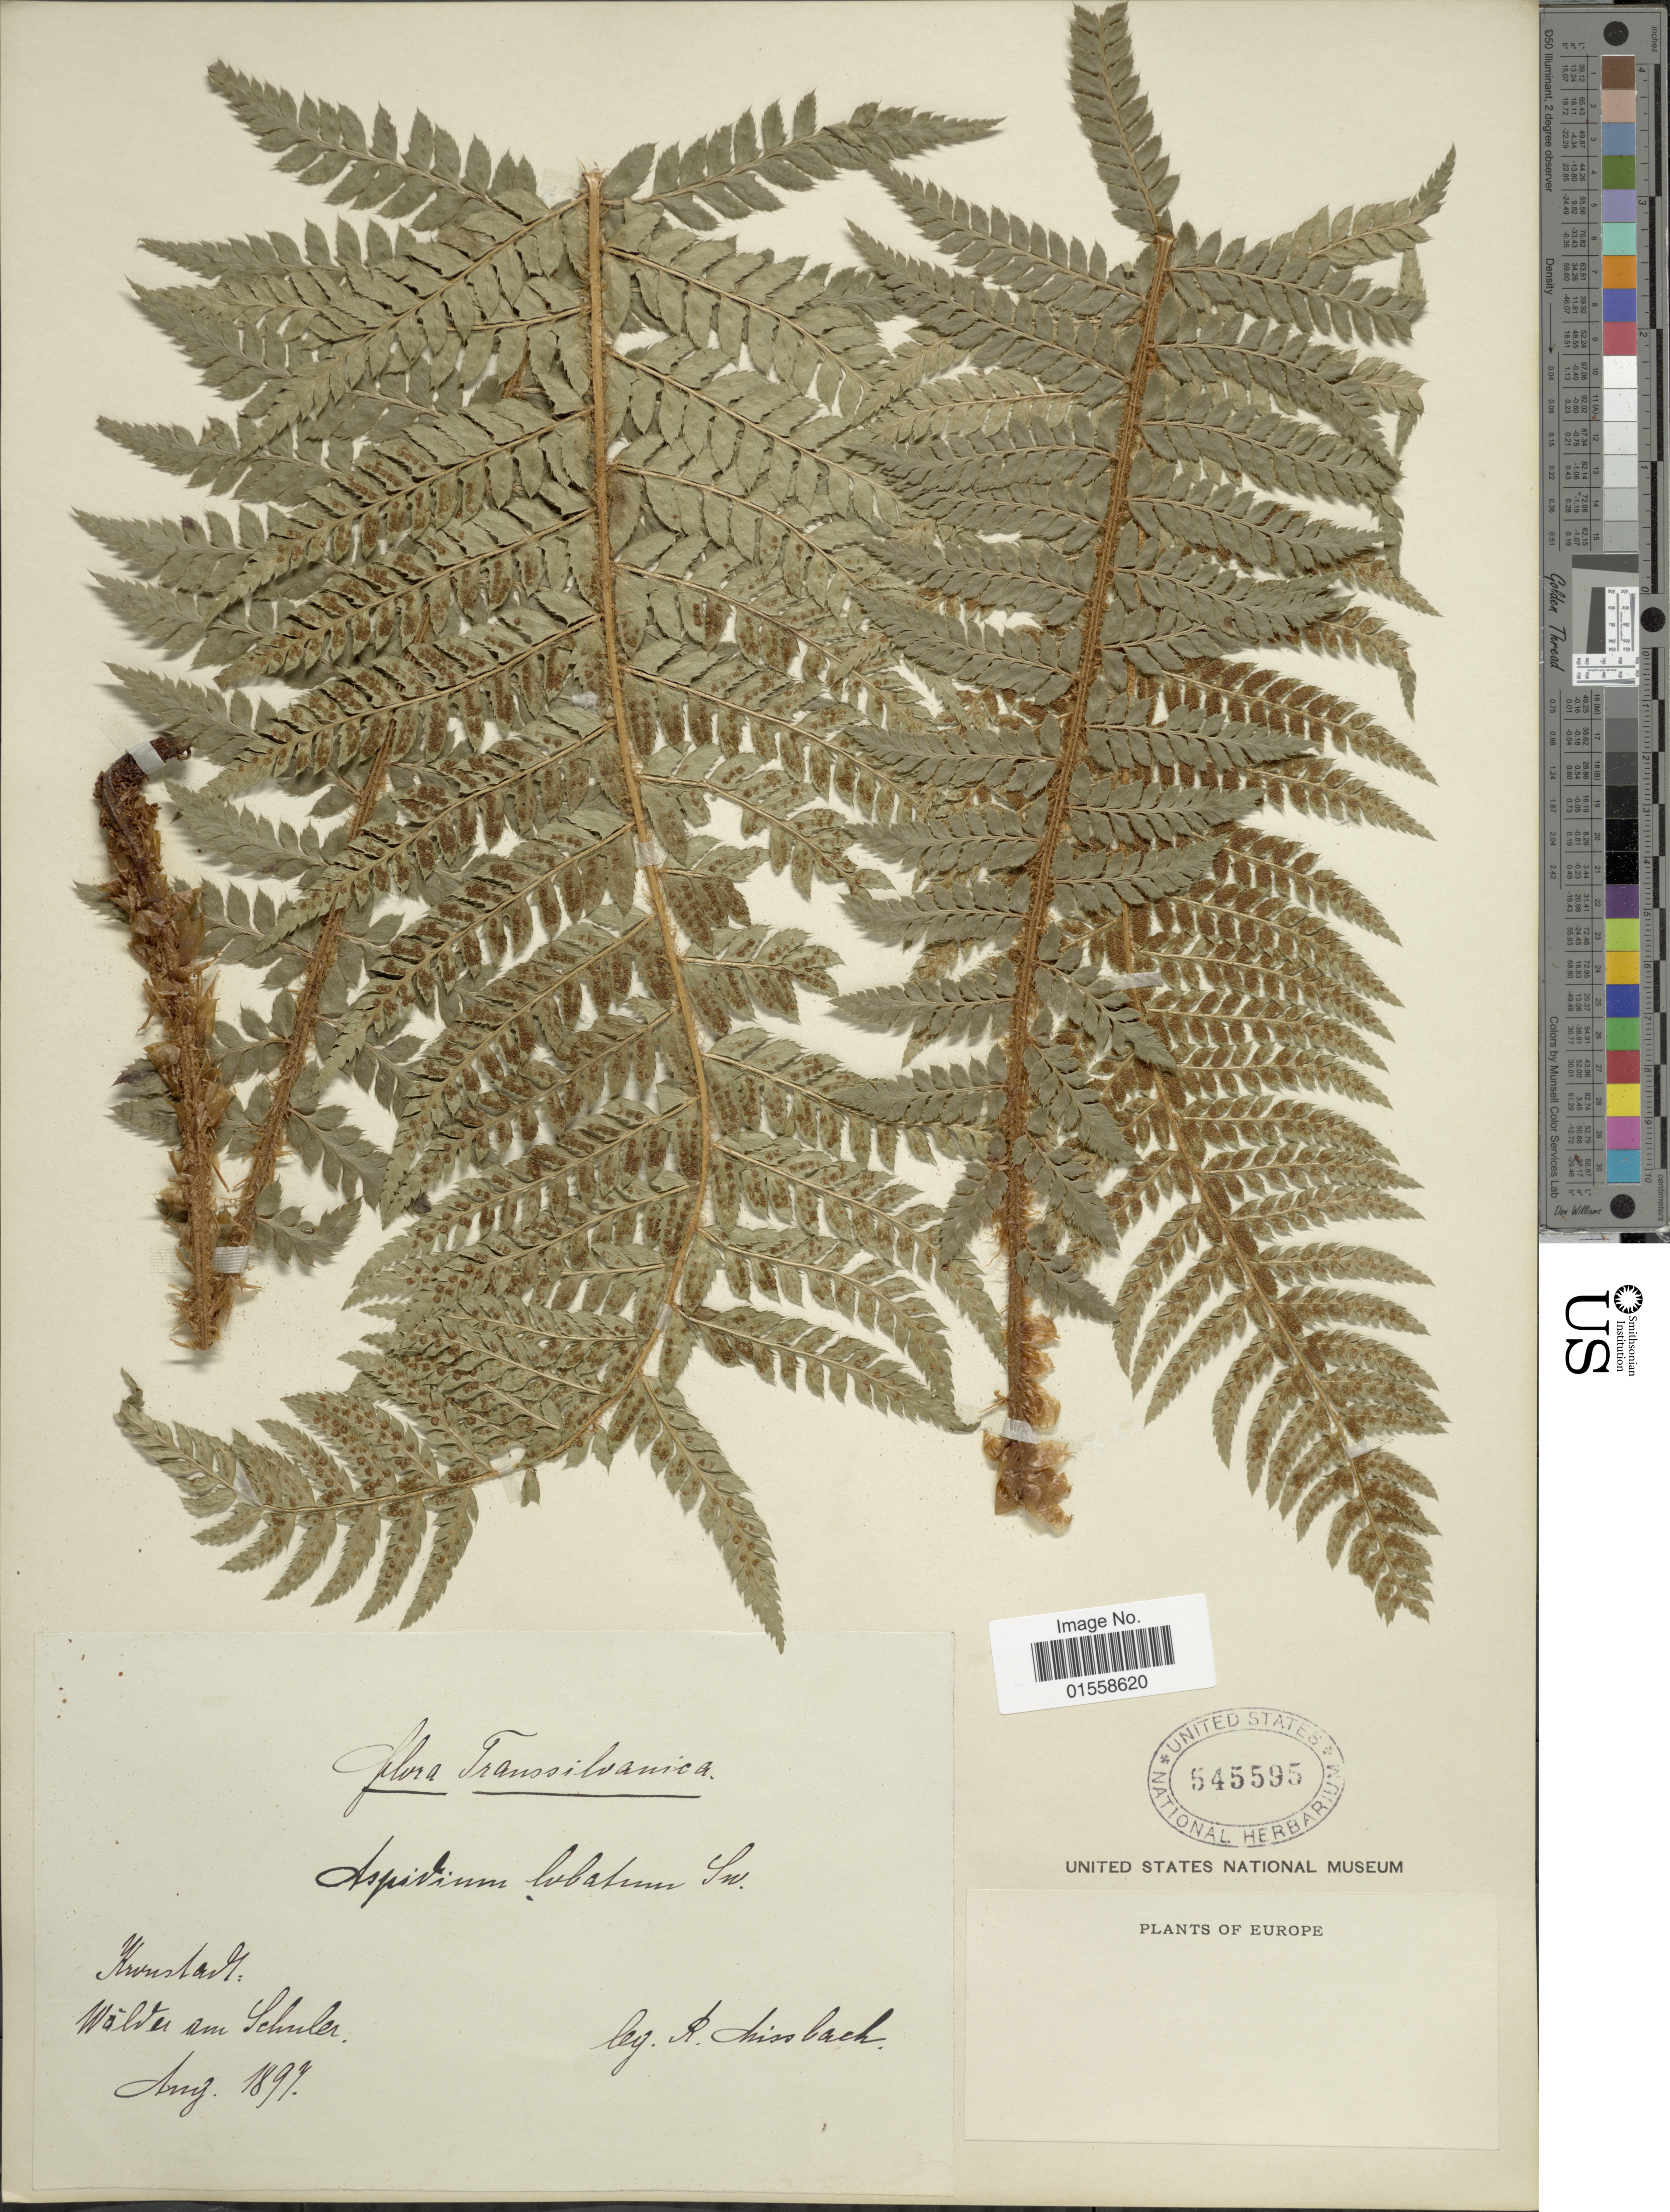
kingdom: Plantae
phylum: Tracheophyta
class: Polypodiopsida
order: Polypodiales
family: Dryopteridaceae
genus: Polystichum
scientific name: Polystichum aculeatum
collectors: R. Missbach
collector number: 111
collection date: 1897-08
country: Germany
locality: Europe. K [illegible text]stadt, Walder am Schuler, Transsulvanica. [interpreted]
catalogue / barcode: US 545595